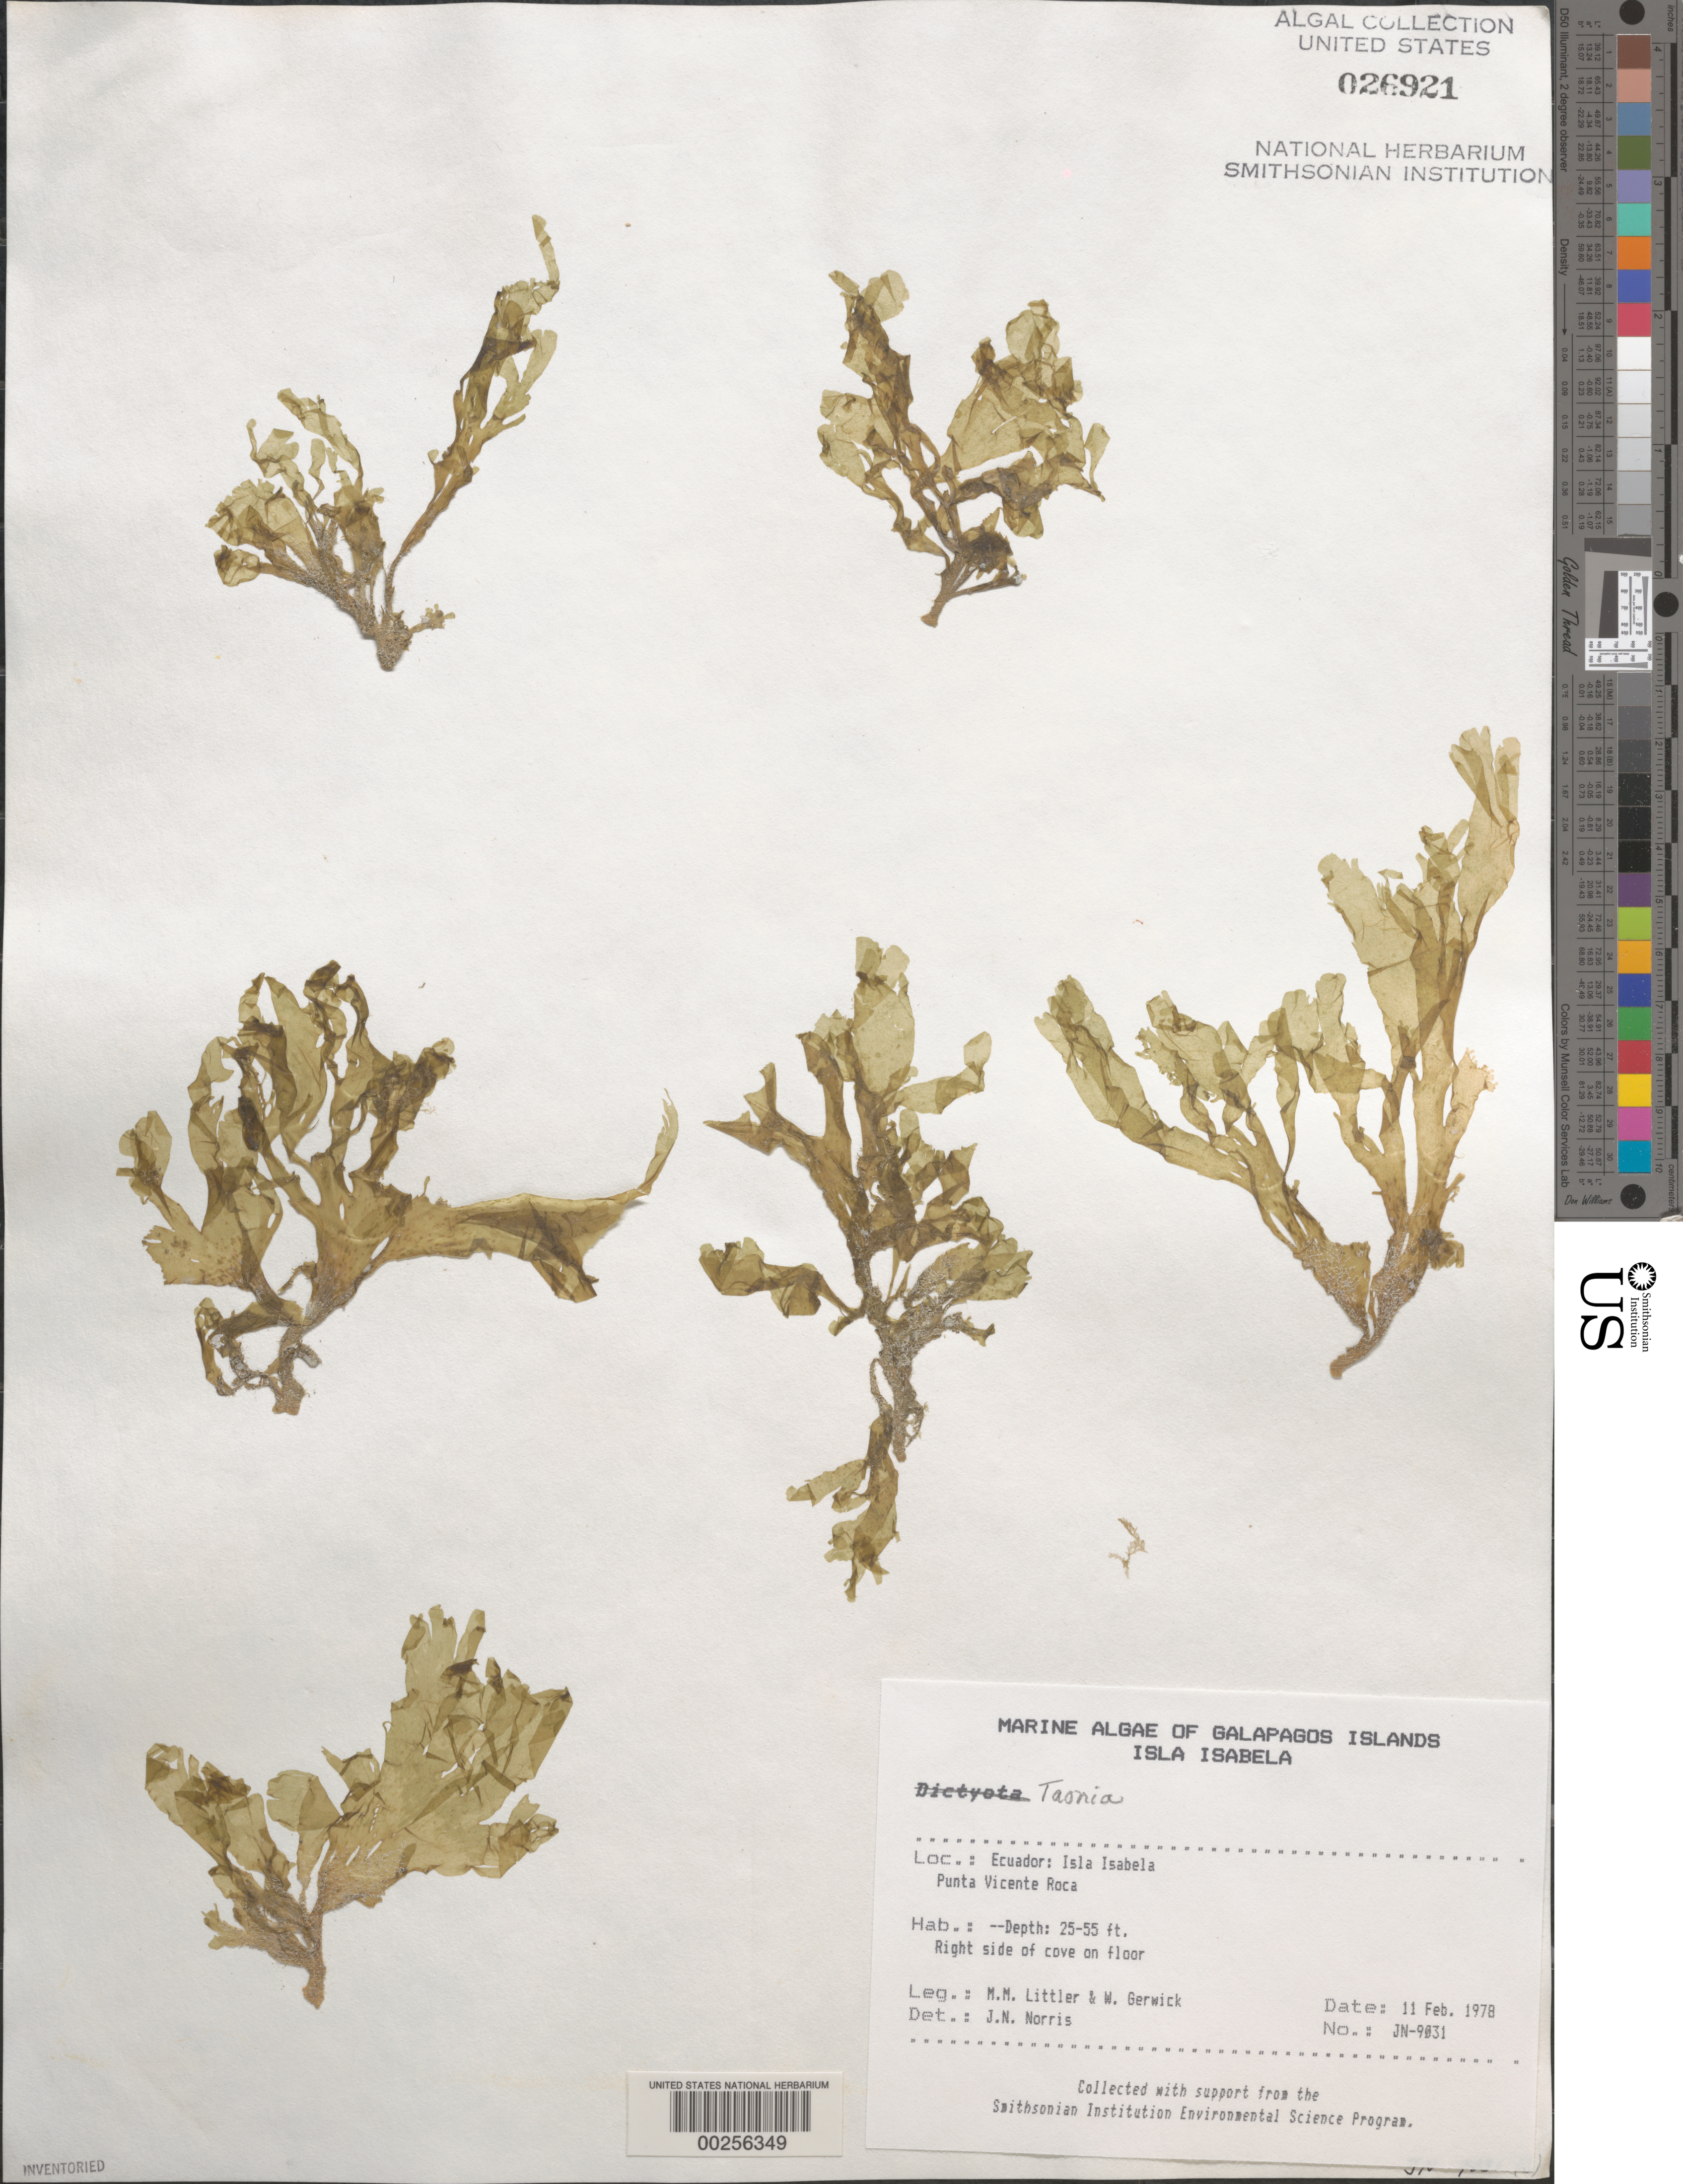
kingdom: Chromista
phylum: Ochrophyta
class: Phaeophyceae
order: Dictyotales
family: Dictyotaceae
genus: Dictyota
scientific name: Dictyota sp.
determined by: Norris, James N.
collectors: M. M. Littler & W. Gerwick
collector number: Jn-9031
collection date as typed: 11 Feb 1978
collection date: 1978-02-11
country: Ecuador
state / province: Colón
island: Isabela [Albemarle]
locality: Punta Vicente Roca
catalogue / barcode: US 26921